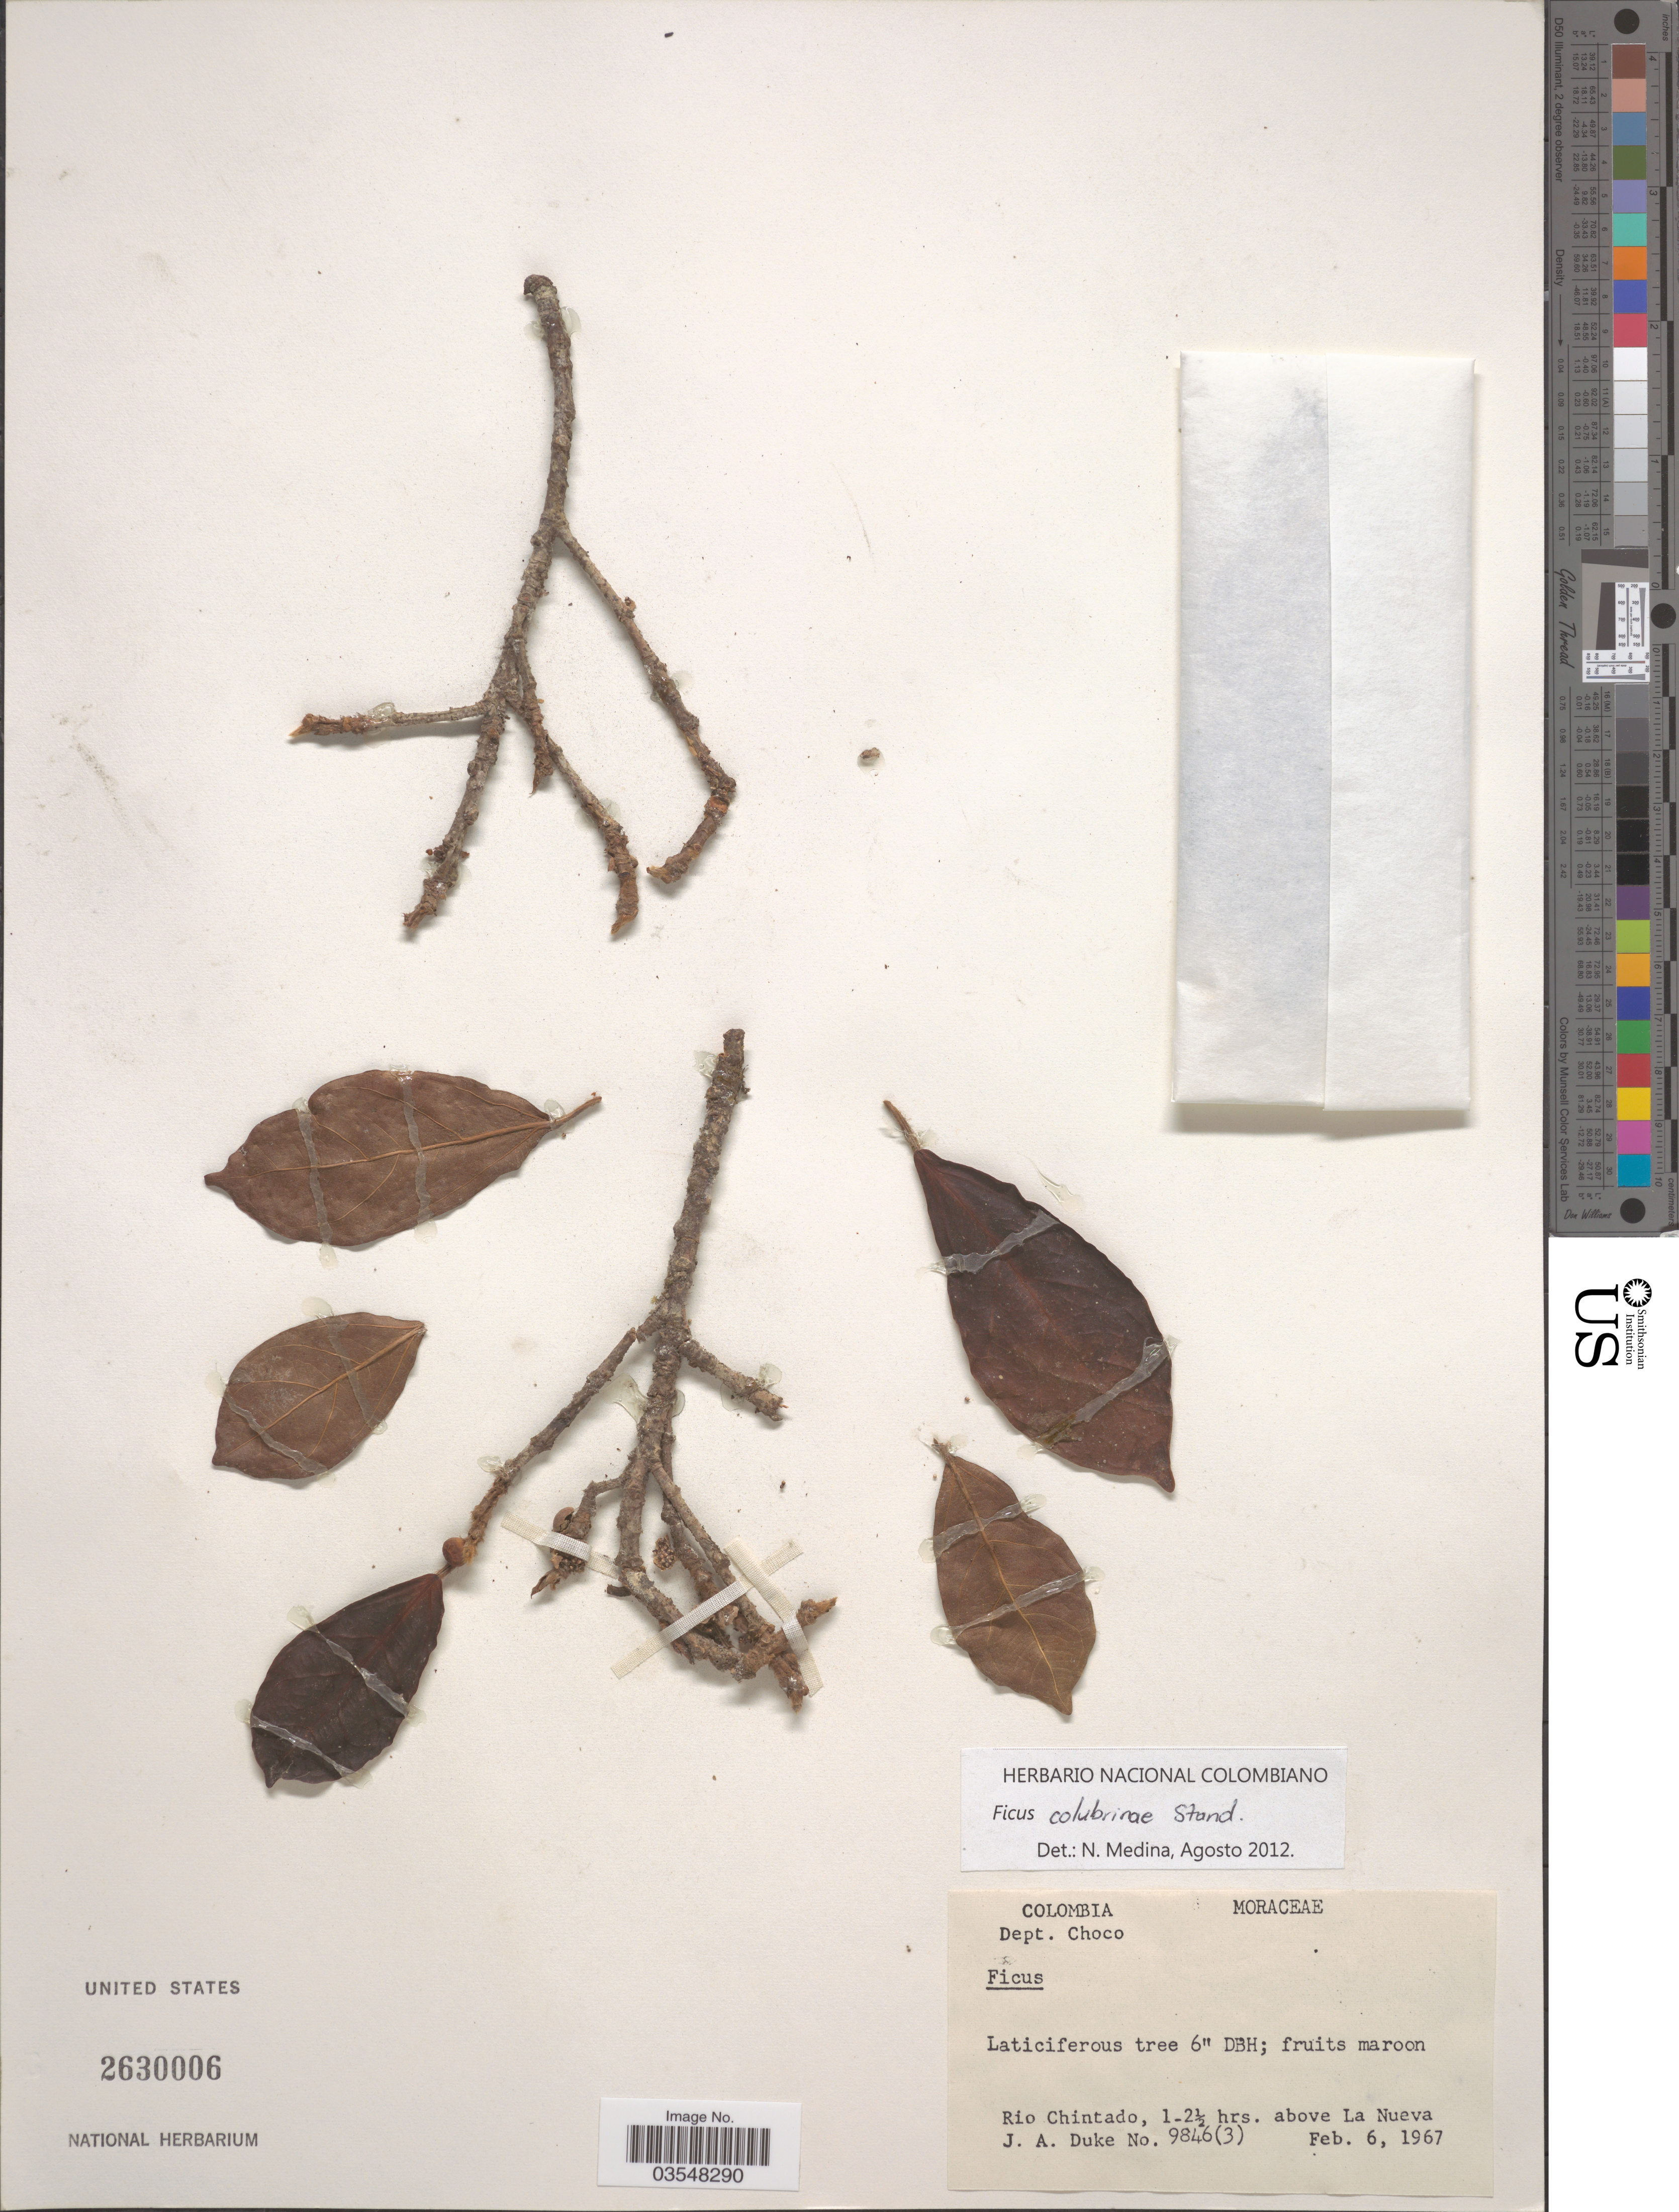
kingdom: Plantae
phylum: Tracheophyta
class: Magnoliopsida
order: Rosales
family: Moraceae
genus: Ficus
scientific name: Ficus colubrinae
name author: Standl.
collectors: J. A. Duke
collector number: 9846(3)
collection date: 1967-02-06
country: Colombia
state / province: Chocó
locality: Dept. Choco. Rio Chintado, 1-2½ hrs. above La Nueva.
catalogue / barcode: US 2630006